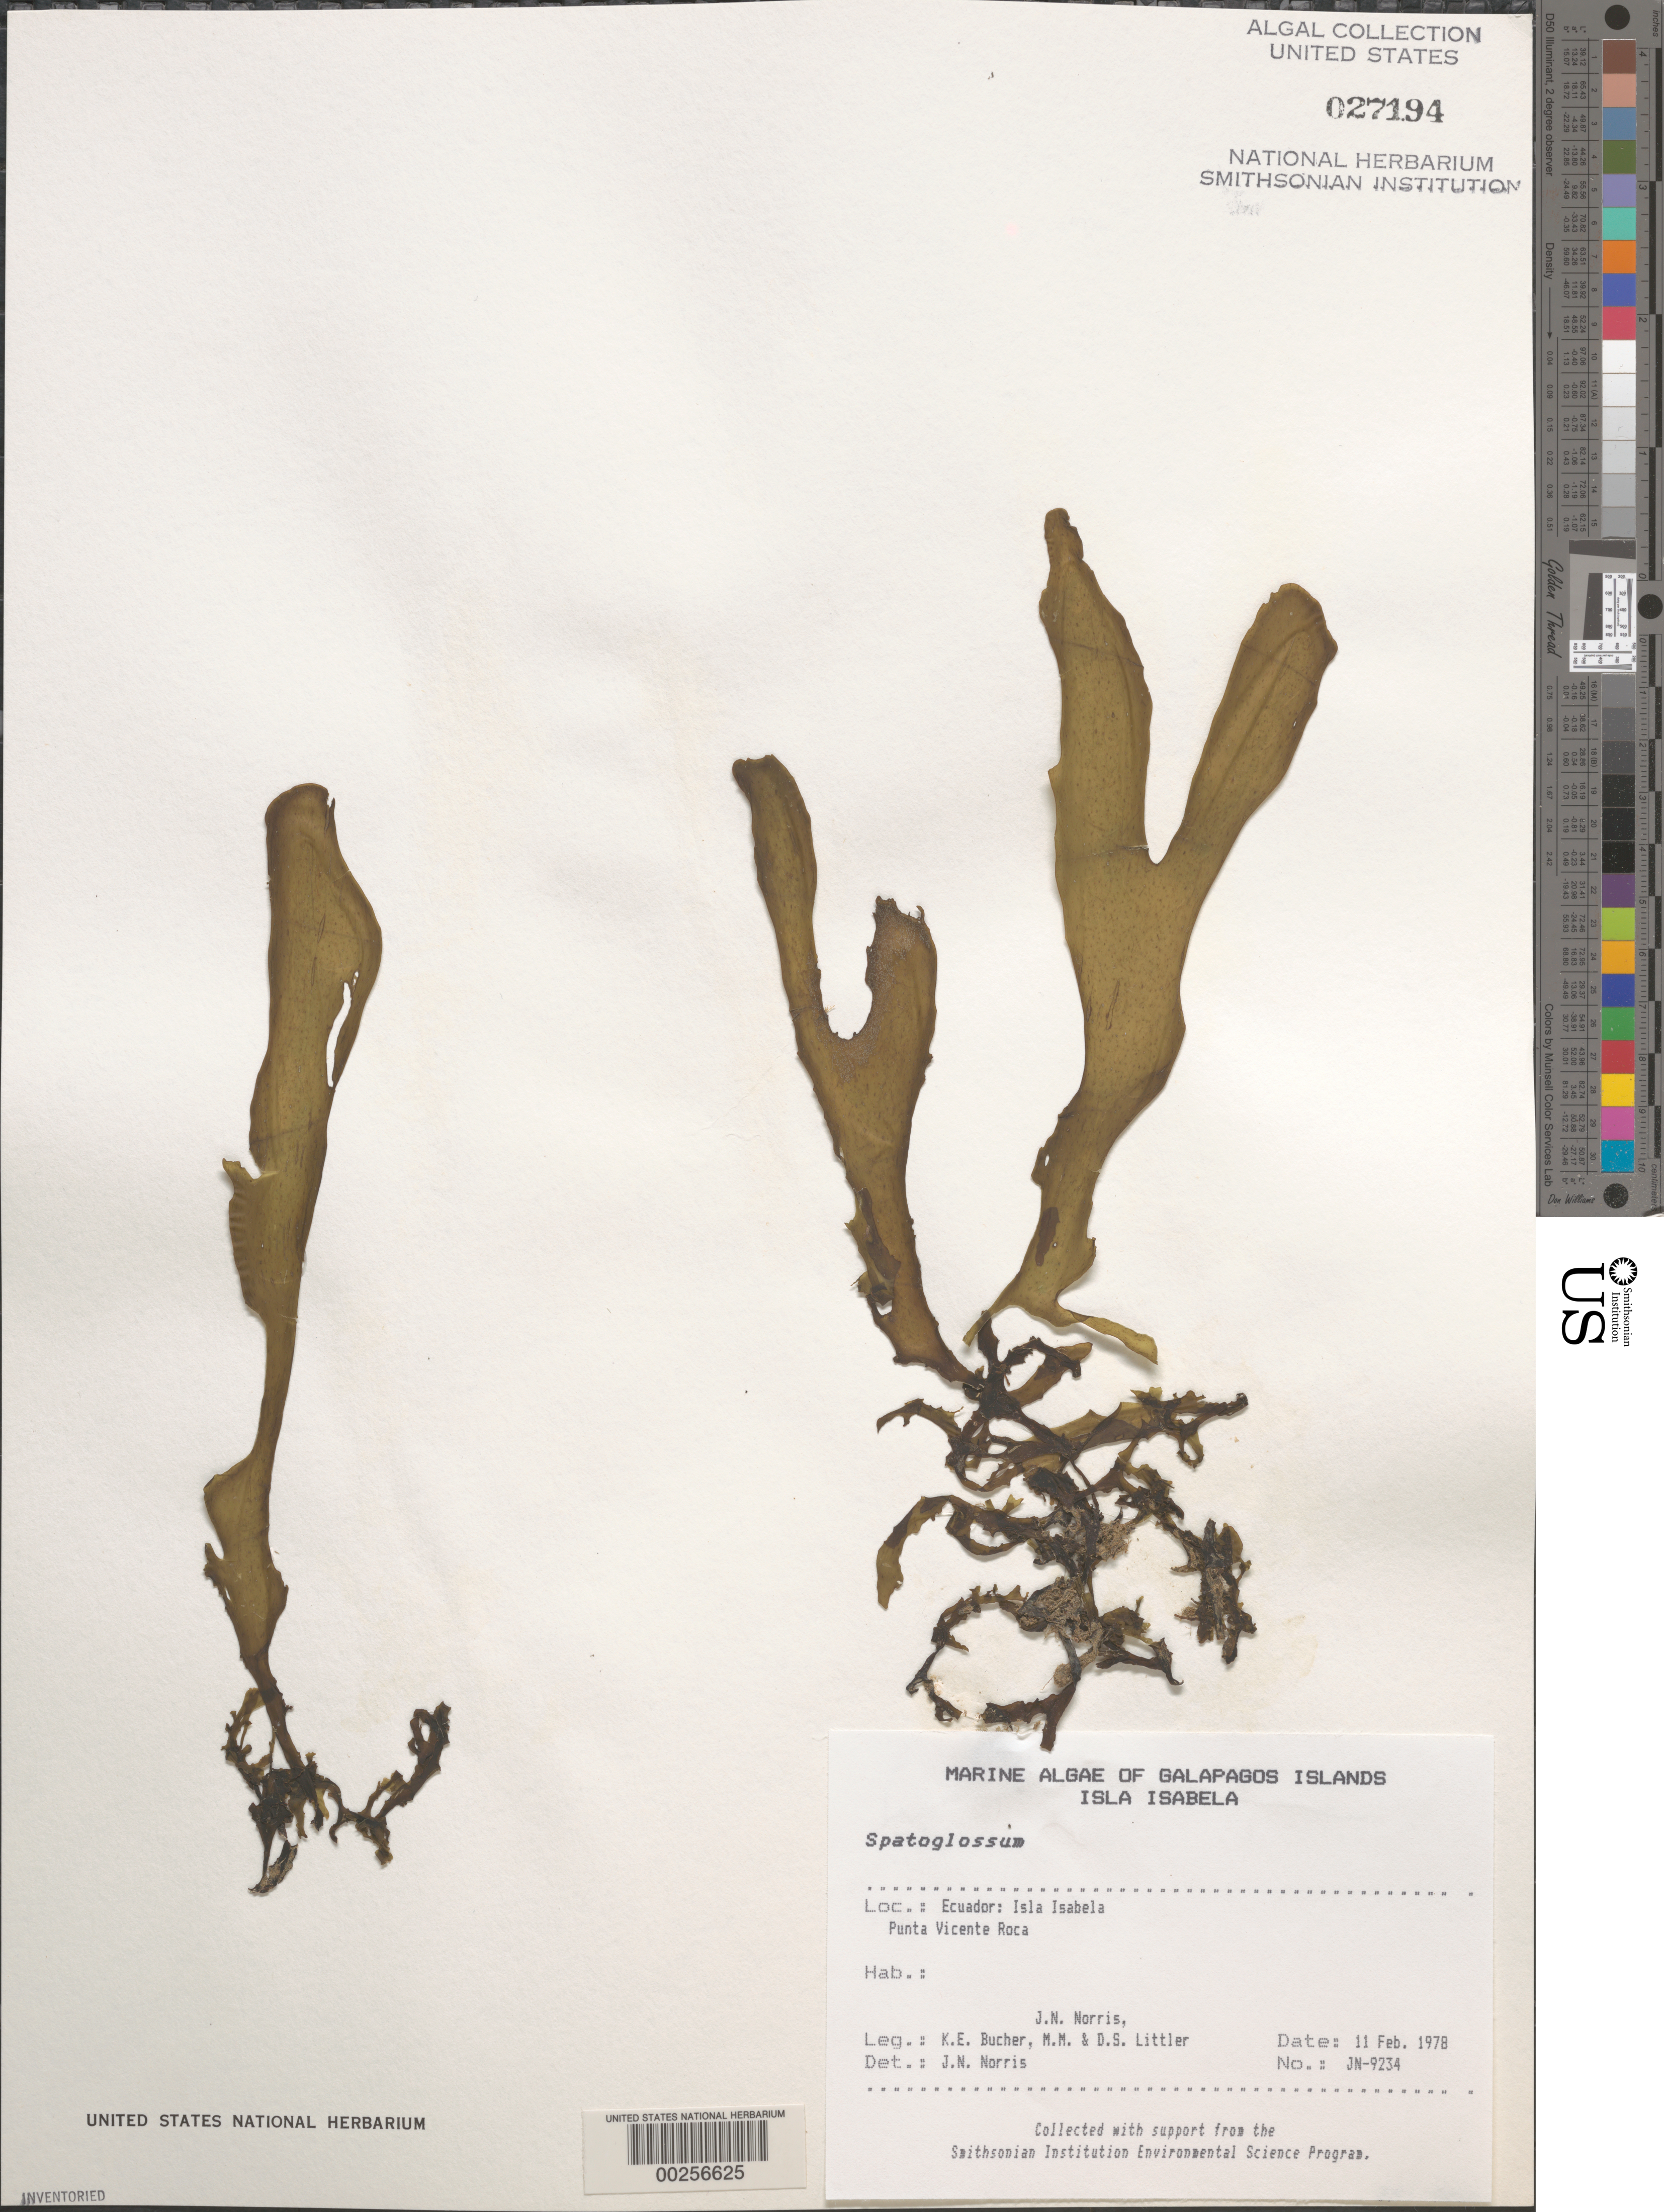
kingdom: Chromista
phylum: Ochrophyta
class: Phaeophyceae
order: Dictyotales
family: Dictyotaceae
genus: Spatoglossum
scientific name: Spatoglossum sp.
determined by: Norris, James N.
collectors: J. N. Norris, K. E. Bucher, M. M. Littler & D. S. Littler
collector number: JN-9234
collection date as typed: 11 Feb 1978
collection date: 1978-02-11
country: Ecuador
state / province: Colón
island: Isabela [Albemarle]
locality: Punta Vicente Roca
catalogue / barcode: US 27194